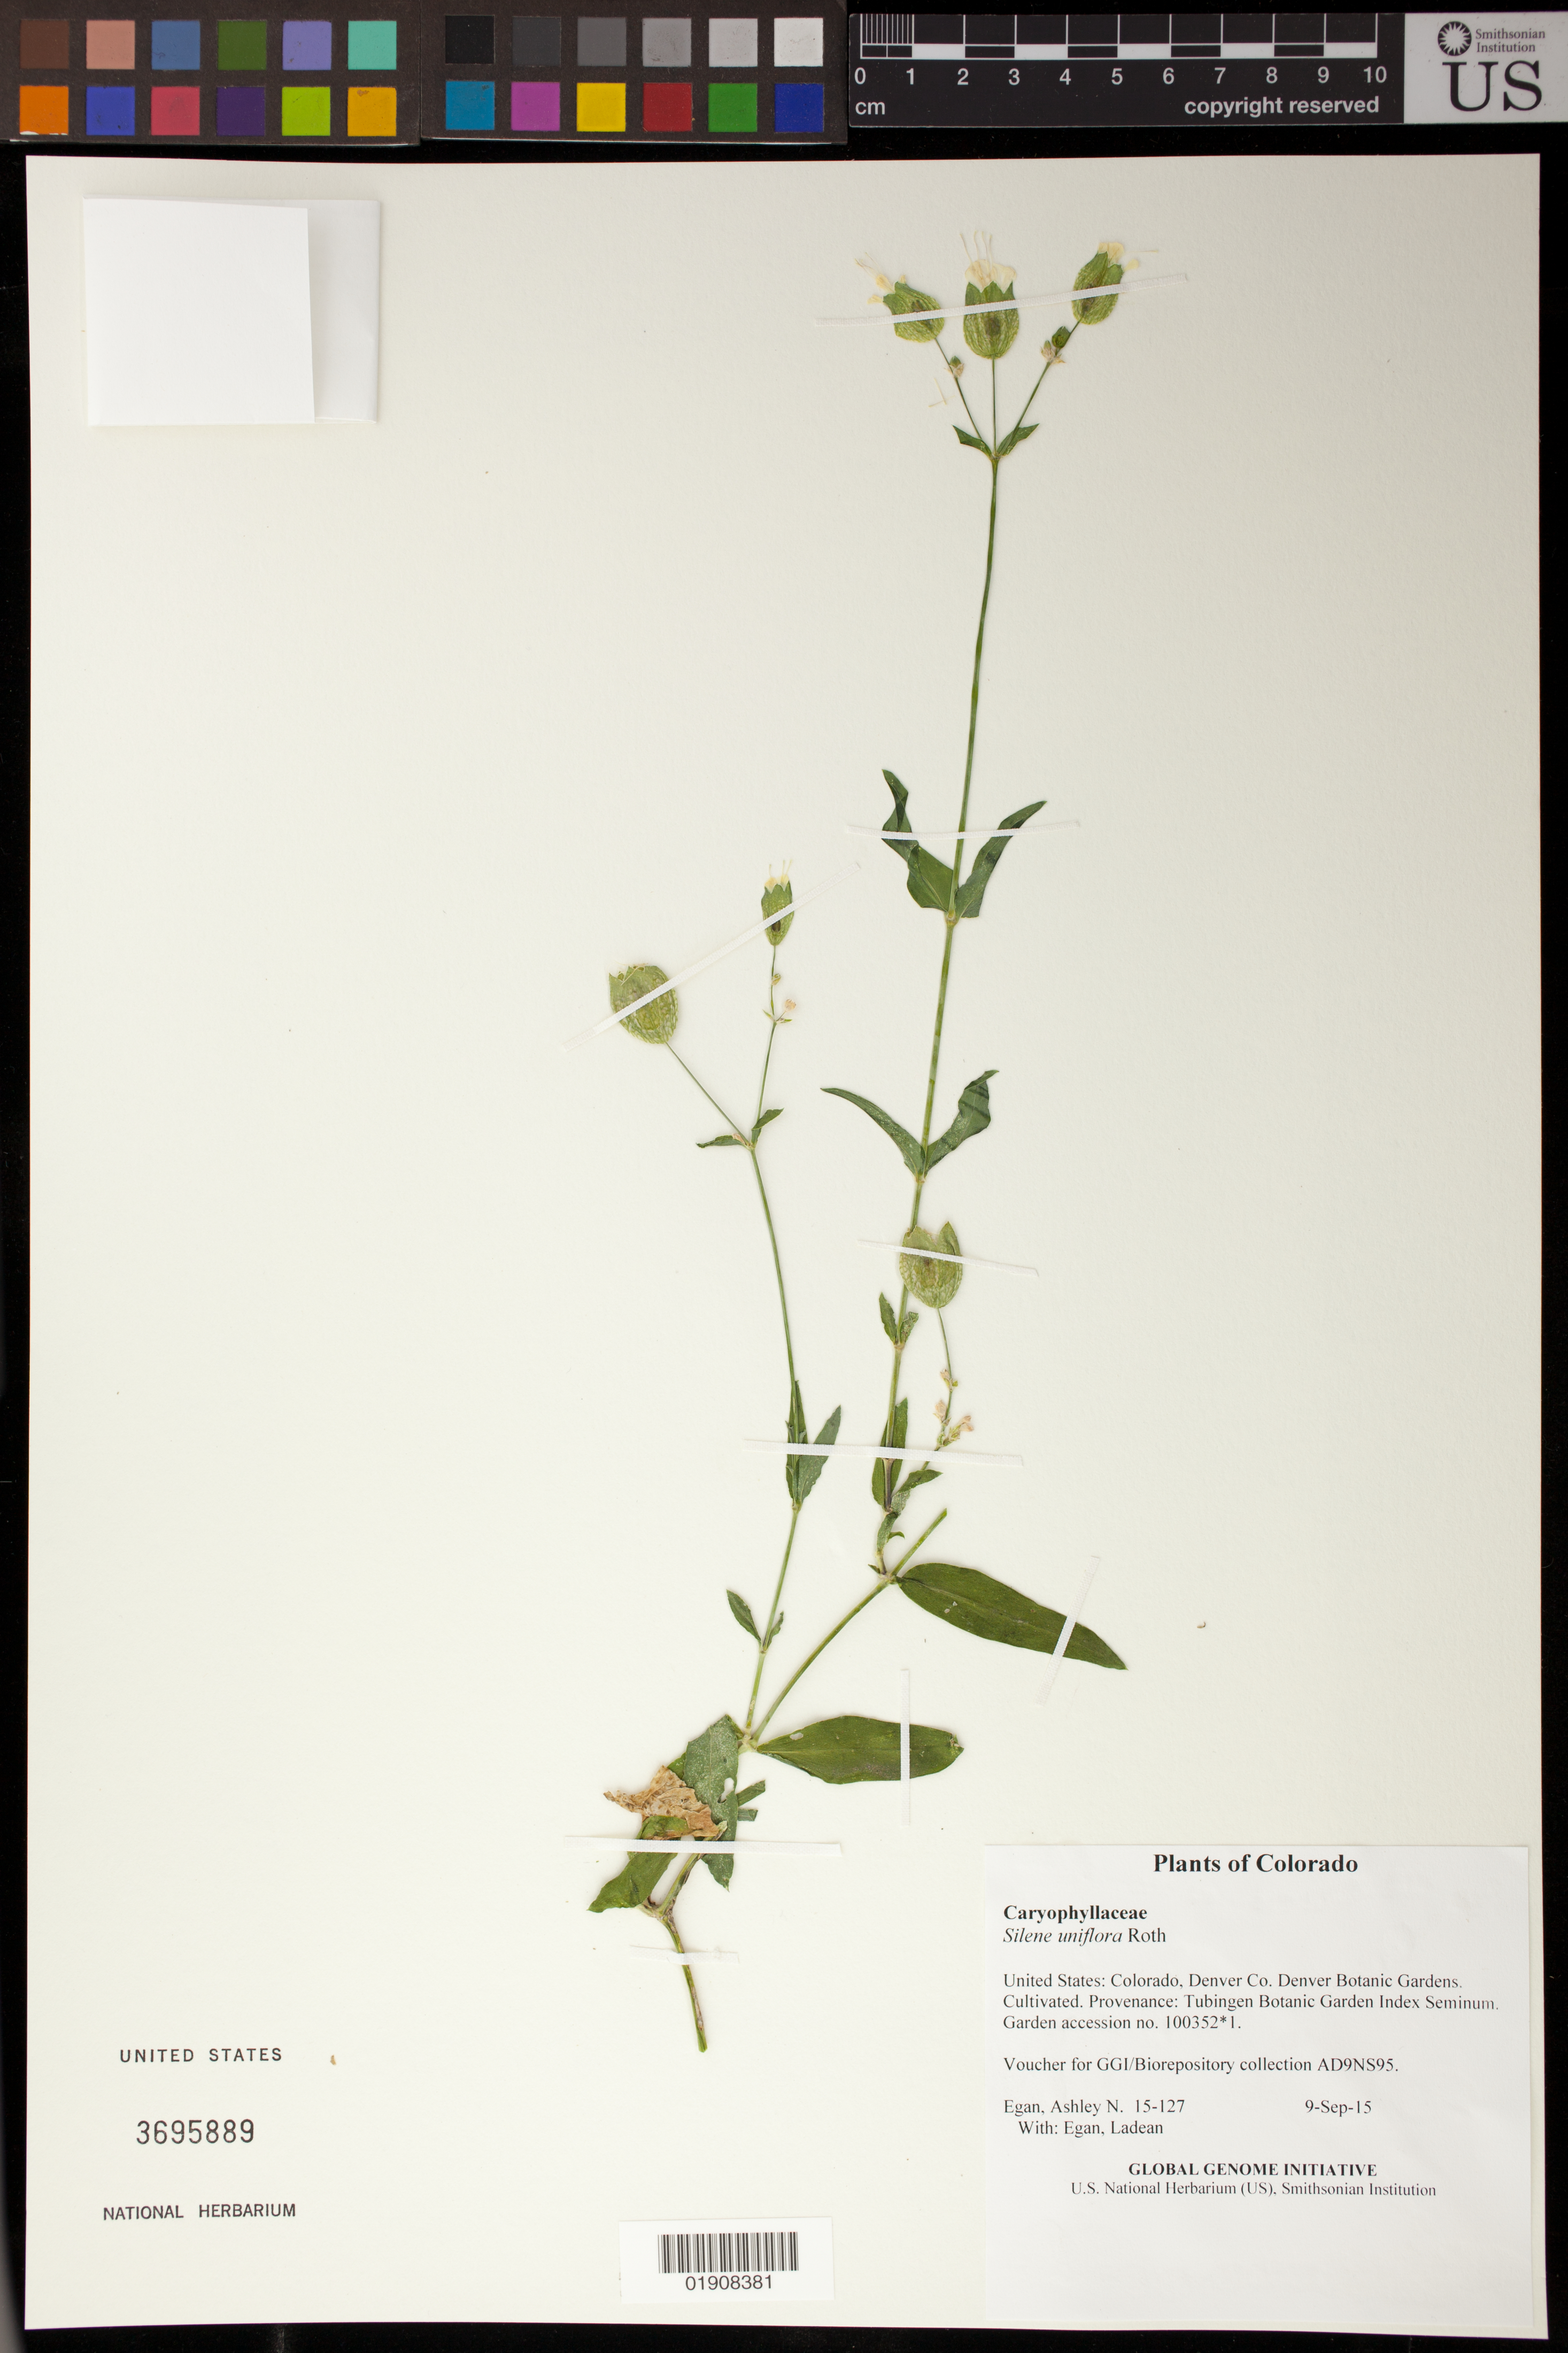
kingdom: Plantae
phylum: Tracheophyta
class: Magnoliopsida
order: Caryophyllales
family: Caryophyllaceae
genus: Silene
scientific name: Silene uniflora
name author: Roth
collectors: A. N. Egan & L. Egan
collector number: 15-127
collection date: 2015-09-09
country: United States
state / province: Colorado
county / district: Denver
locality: Denver Botanic Gardens. Cultivated. Provenance: Tubingen Botanic Garden Index Seminum. Garden accession no. 100352.1.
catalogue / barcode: US 3695889